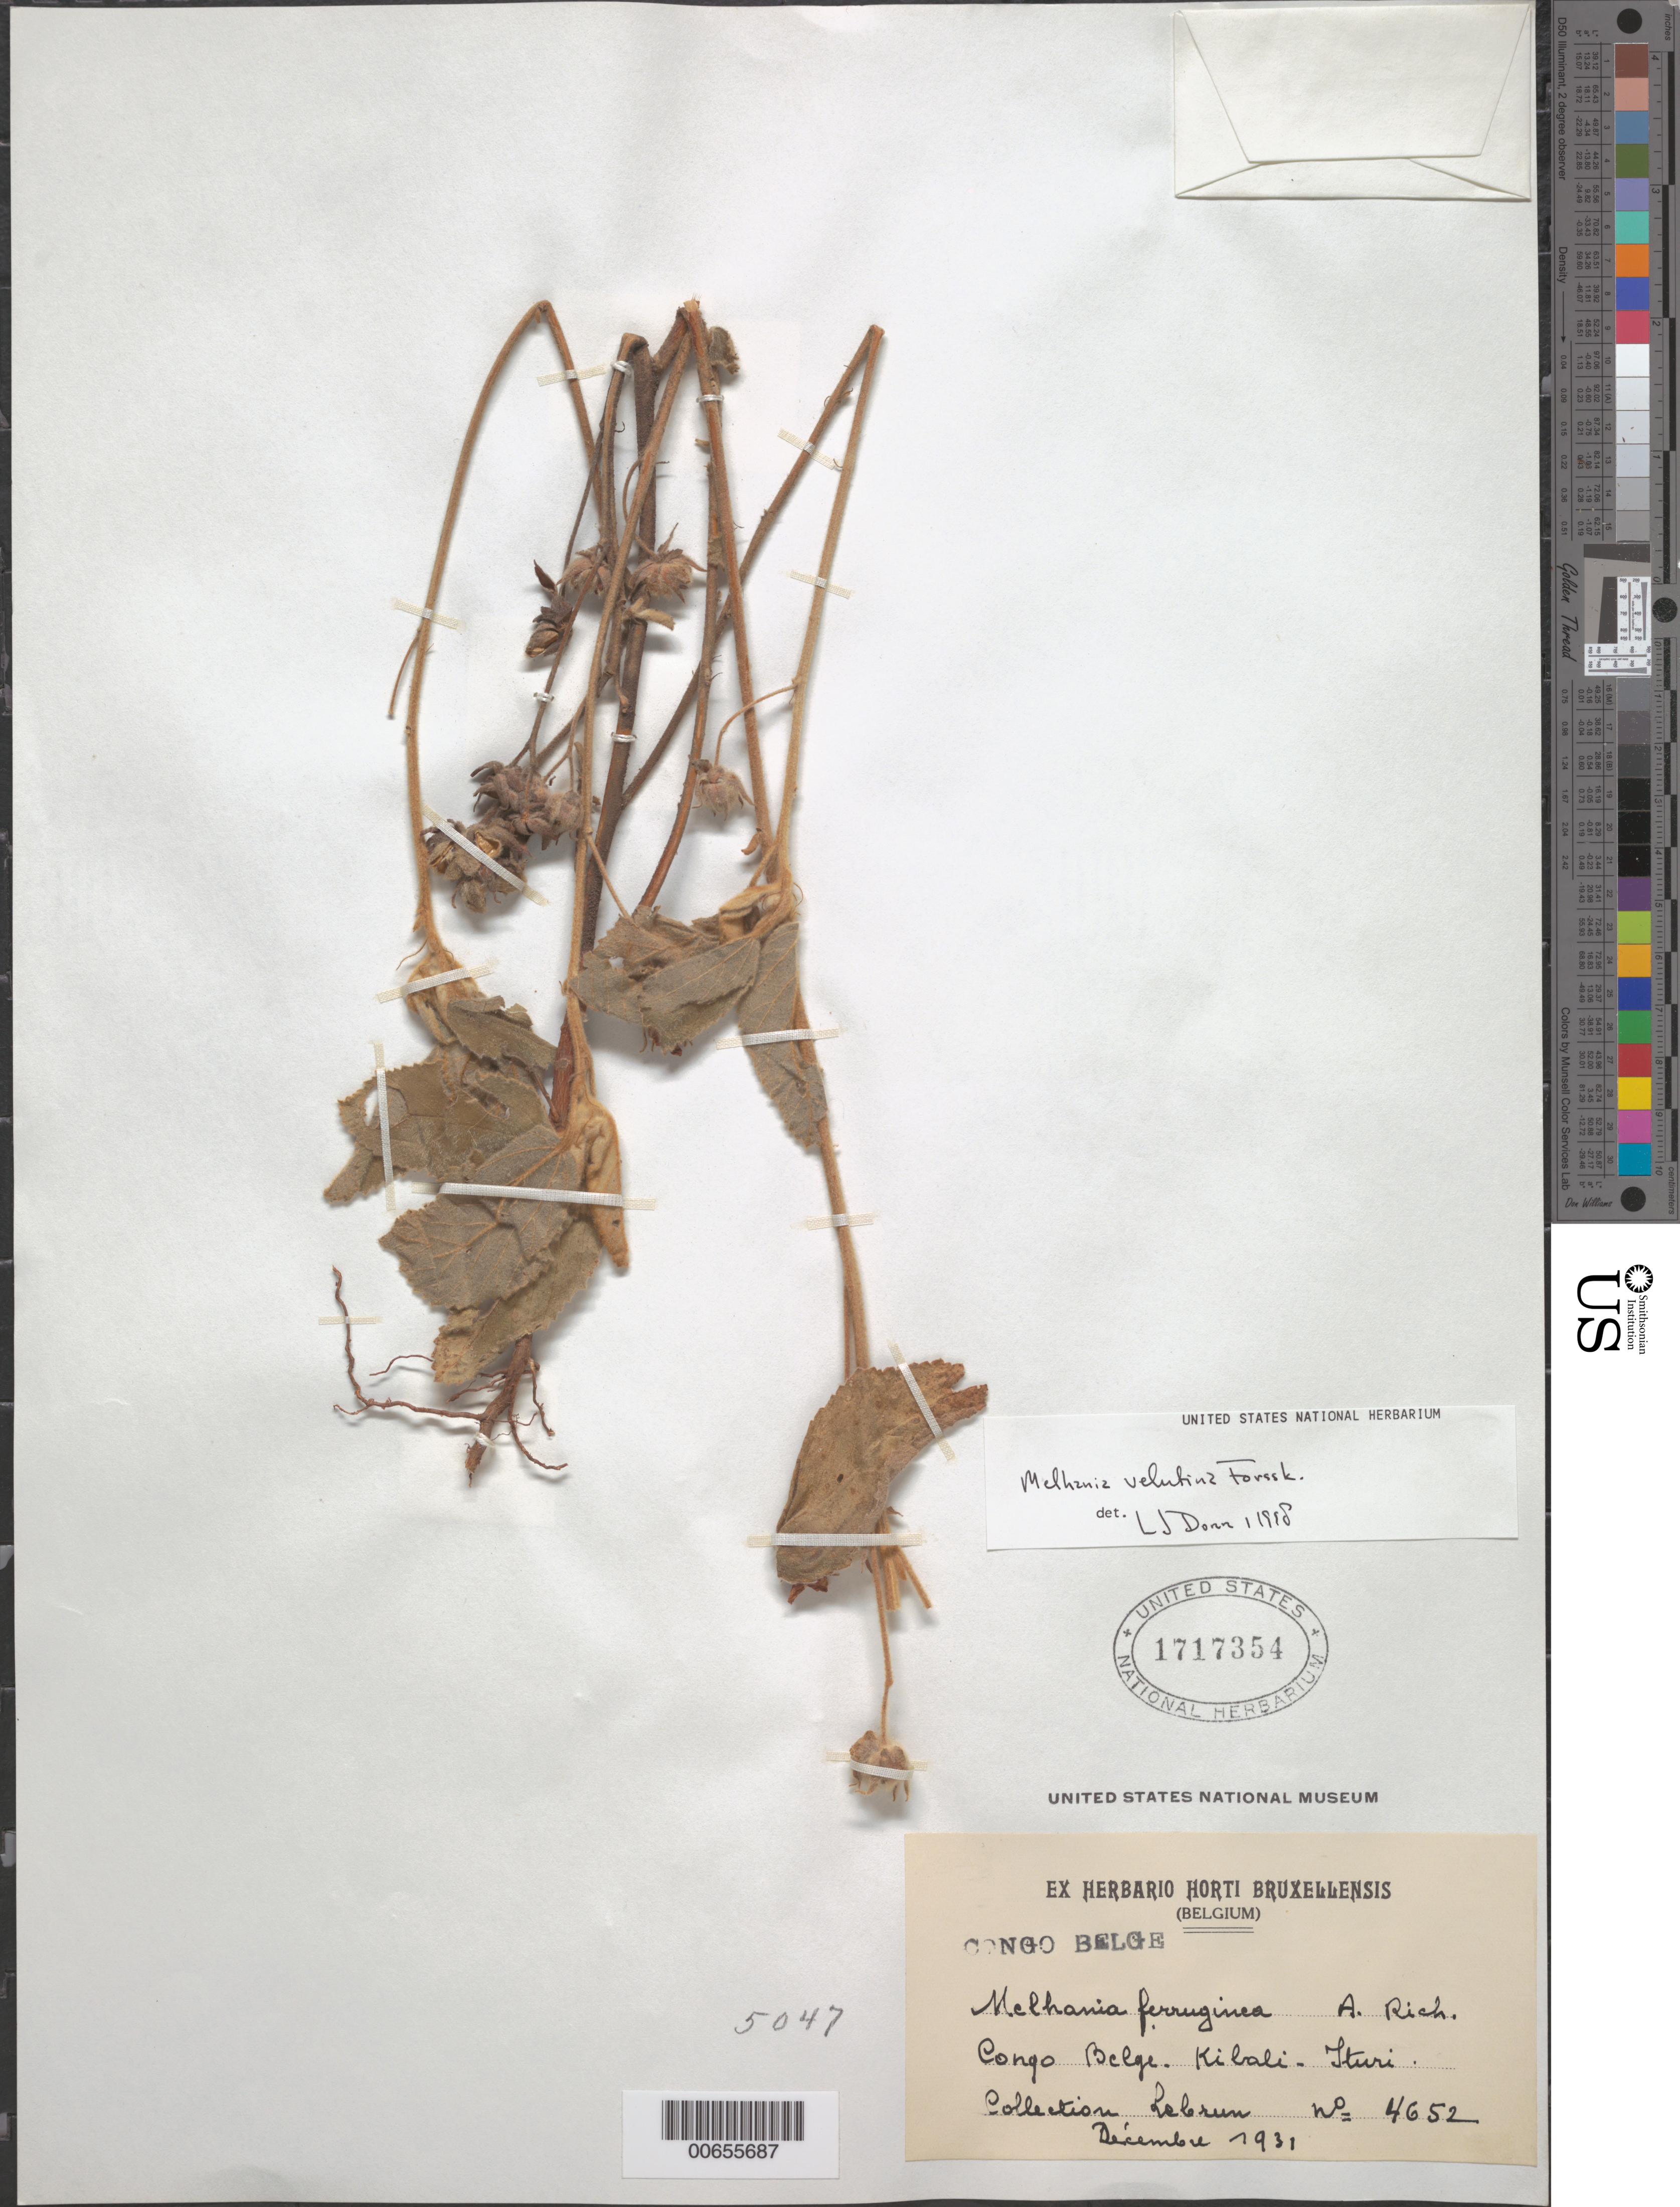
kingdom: Plantae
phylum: Tracheophyta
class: Magnoliopsida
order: Malvales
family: Malvaceae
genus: Melhania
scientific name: Melhania velutina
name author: Forssk.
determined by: Dorr, L. J., (BOT), Smithsonian Institution - National Museum of Natural History (UNITED STATES)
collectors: J.A. Lebrun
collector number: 4652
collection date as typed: Dec 1931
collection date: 1931-12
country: Congo, Democratic Republic of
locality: Kibali-Ituri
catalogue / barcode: US 1717354